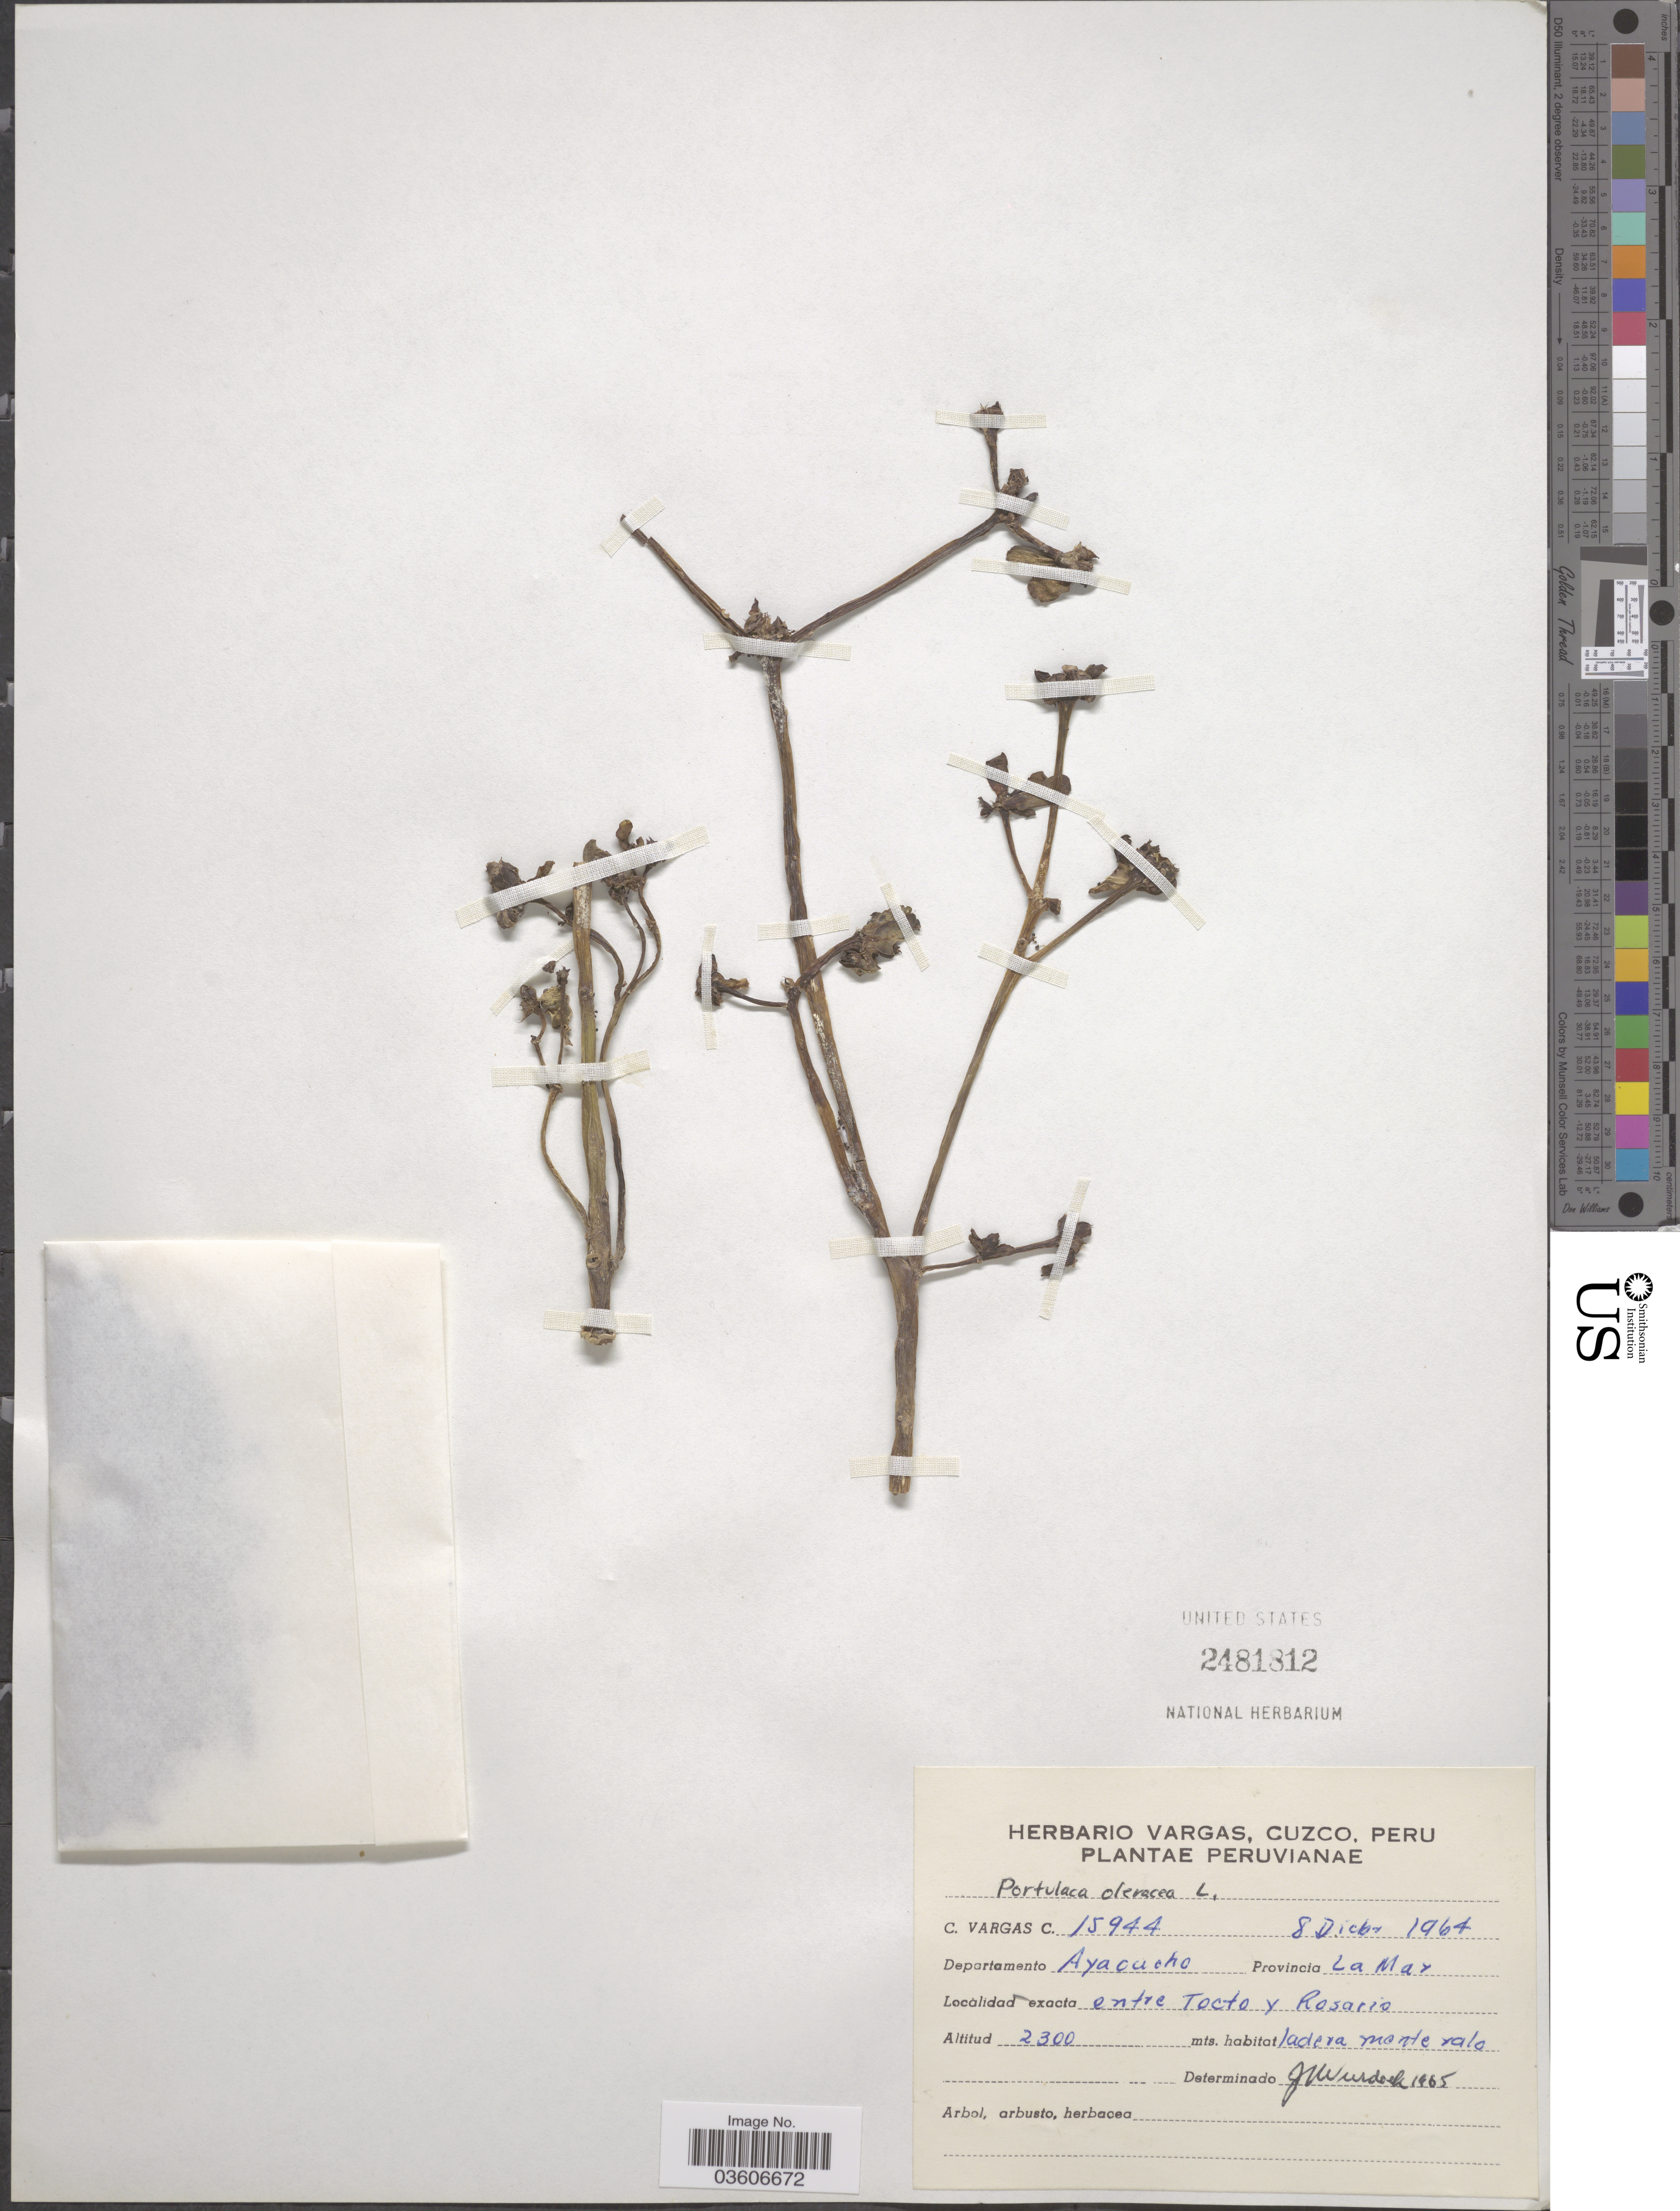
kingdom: Plantae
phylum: Tracheophyta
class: Magnoliopsida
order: Caryophyllales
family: Portulacaceae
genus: Portulaca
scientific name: Portulaca oleracea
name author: L.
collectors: C. Vargas Calderón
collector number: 15944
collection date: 1964-12-08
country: Peru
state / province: Ayacucho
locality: Departamento Ayacucho. Provincia La Mar. Entre Tocto y Rosario.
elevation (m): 2300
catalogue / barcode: US 2481812